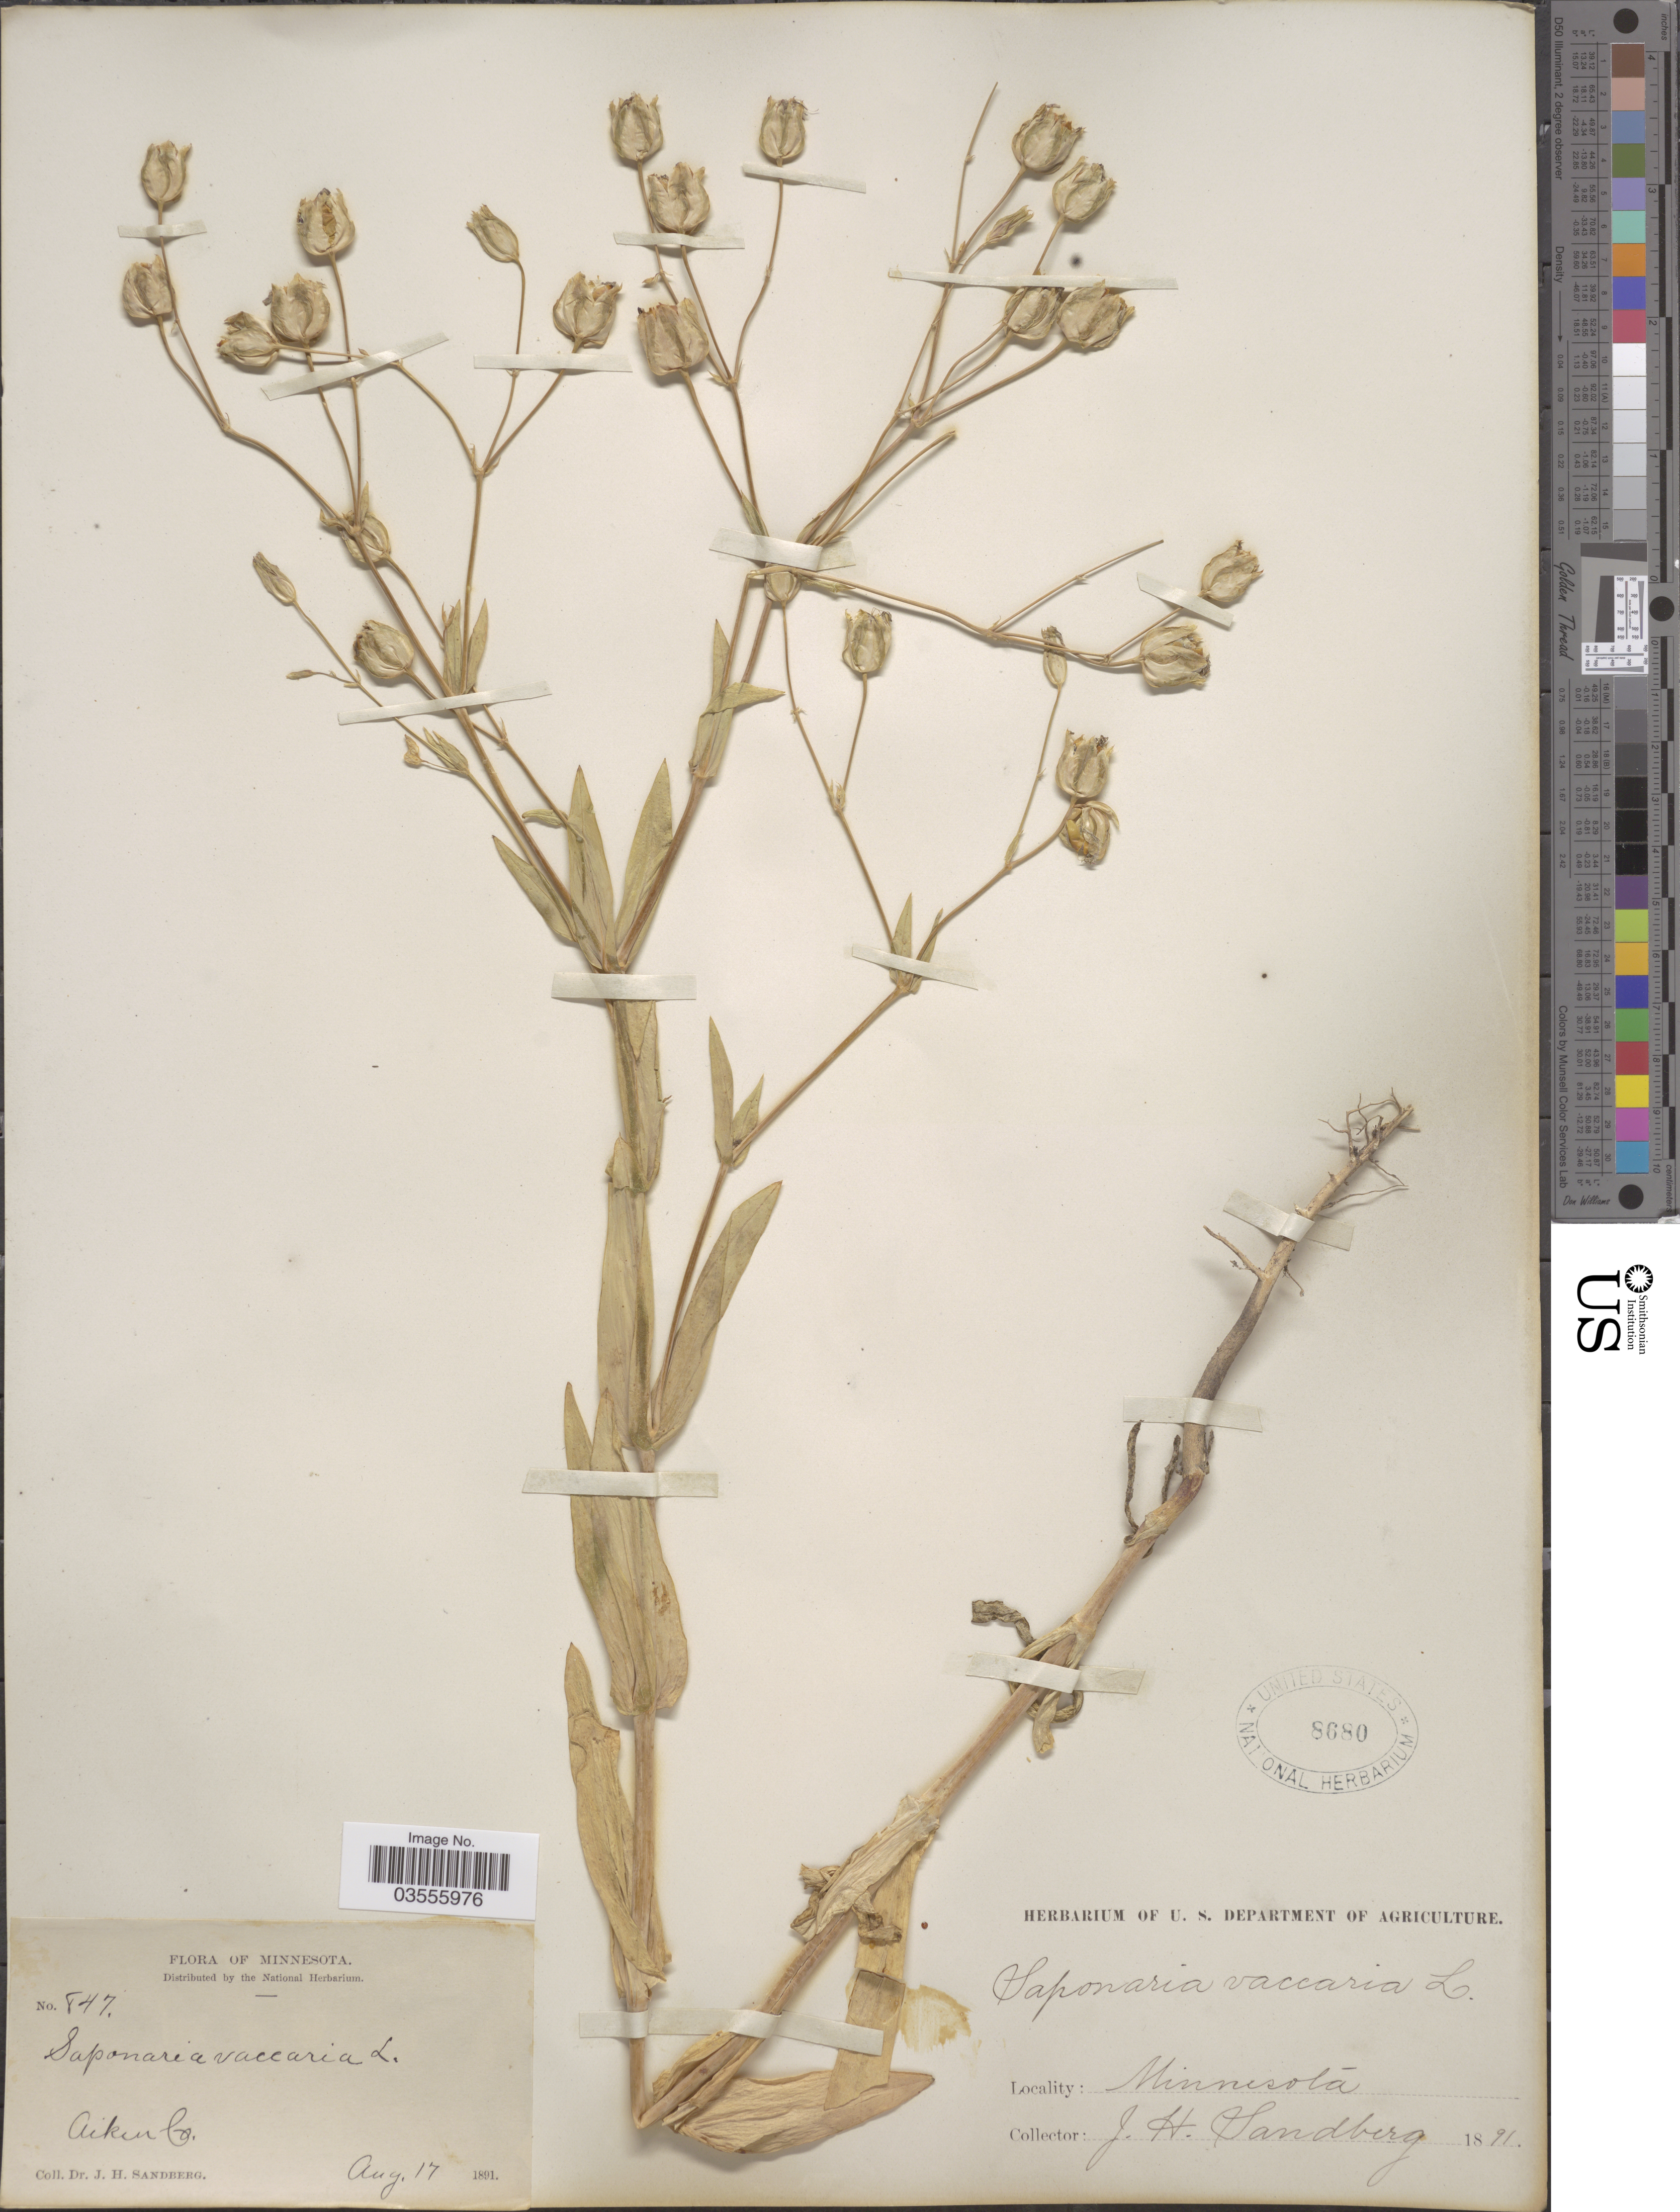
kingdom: Plantae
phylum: Tracheophyta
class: Magnoliopsida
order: Caryophyllales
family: Caryophyllaceae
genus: Gypsophila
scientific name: Gypsophila vaccaria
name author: (L.) Sm.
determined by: Strong, M. T., (US), Smithsonian Institution - National Museum of Natural History (UNITED STATES)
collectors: J. H. Sandberg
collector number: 847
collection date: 1891-08-17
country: United States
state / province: Minnesota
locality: Aiken Co.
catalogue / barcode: US 8680